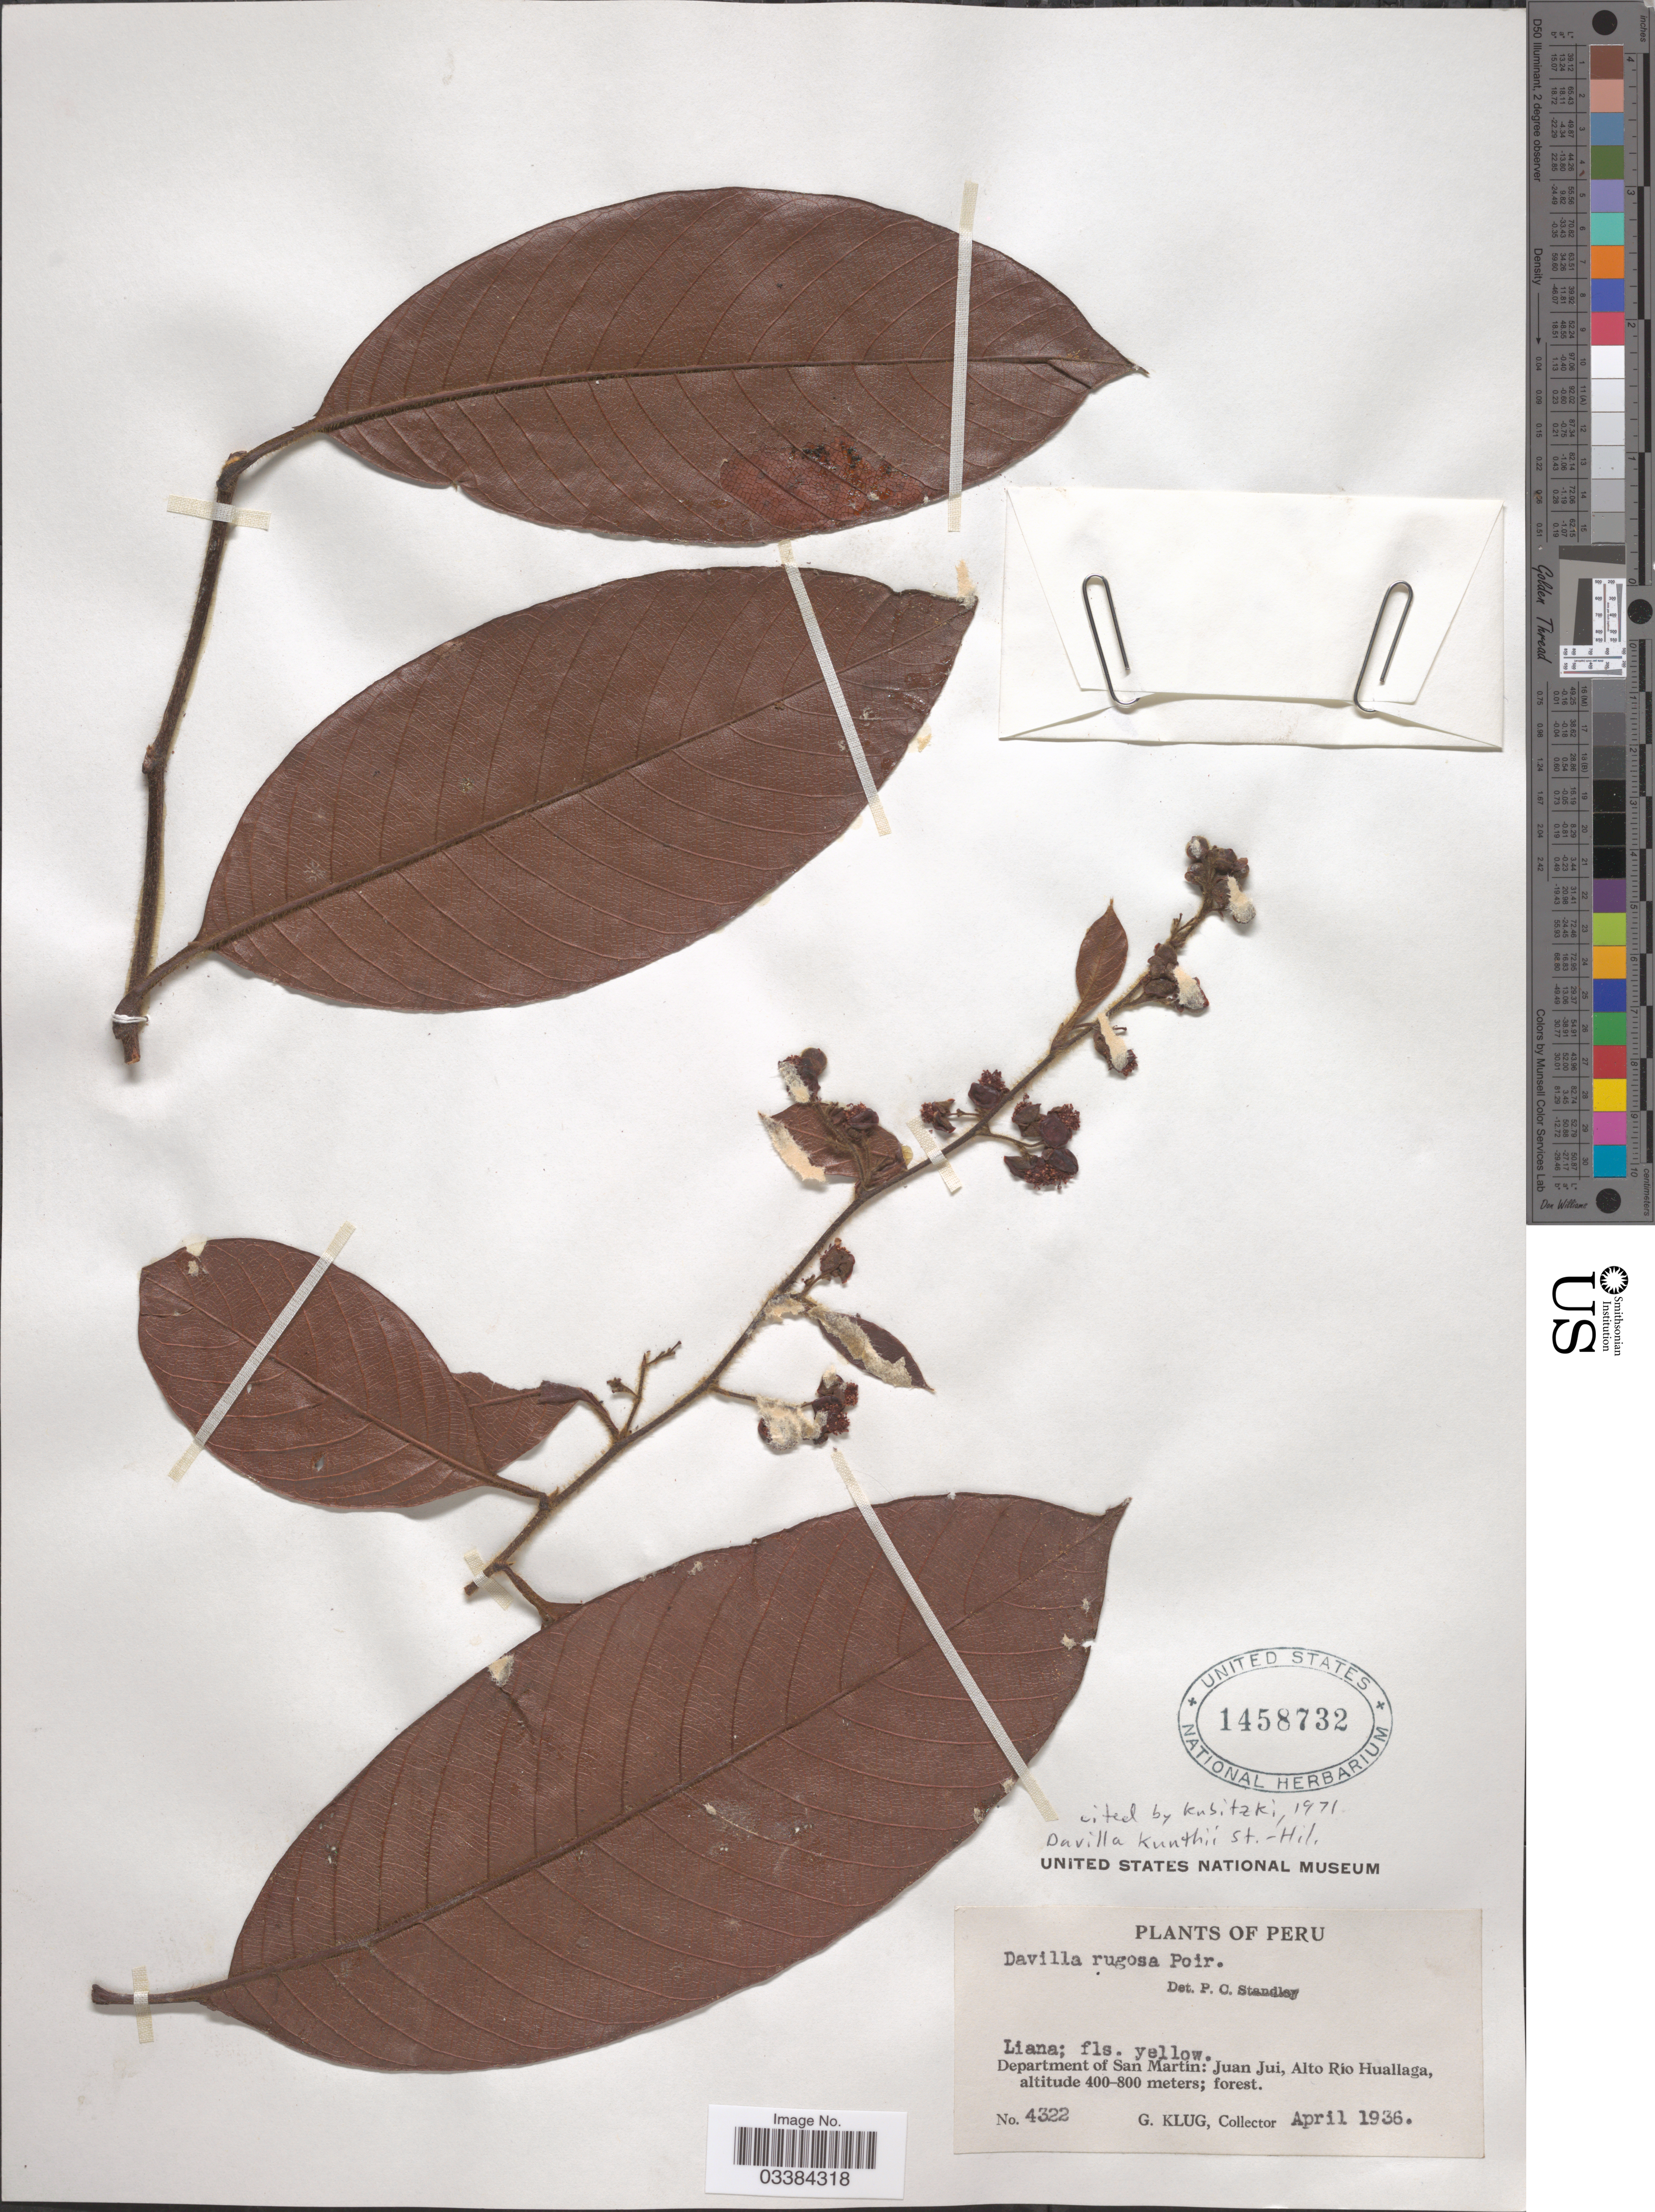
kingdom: Plantae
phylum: Tracheophyta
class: Magnoliopsida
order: Dilleniales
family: Dilleniaceae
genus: Davilla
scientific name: Davilla kunthii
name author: A. St.-Hil.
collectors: G. Klug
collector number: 4322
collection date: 1936-04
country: Peru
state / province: San Martín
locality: Department of San Martín: Juan Jui, Alto Río Huallaga.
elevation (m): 400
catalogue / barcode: US 1458732